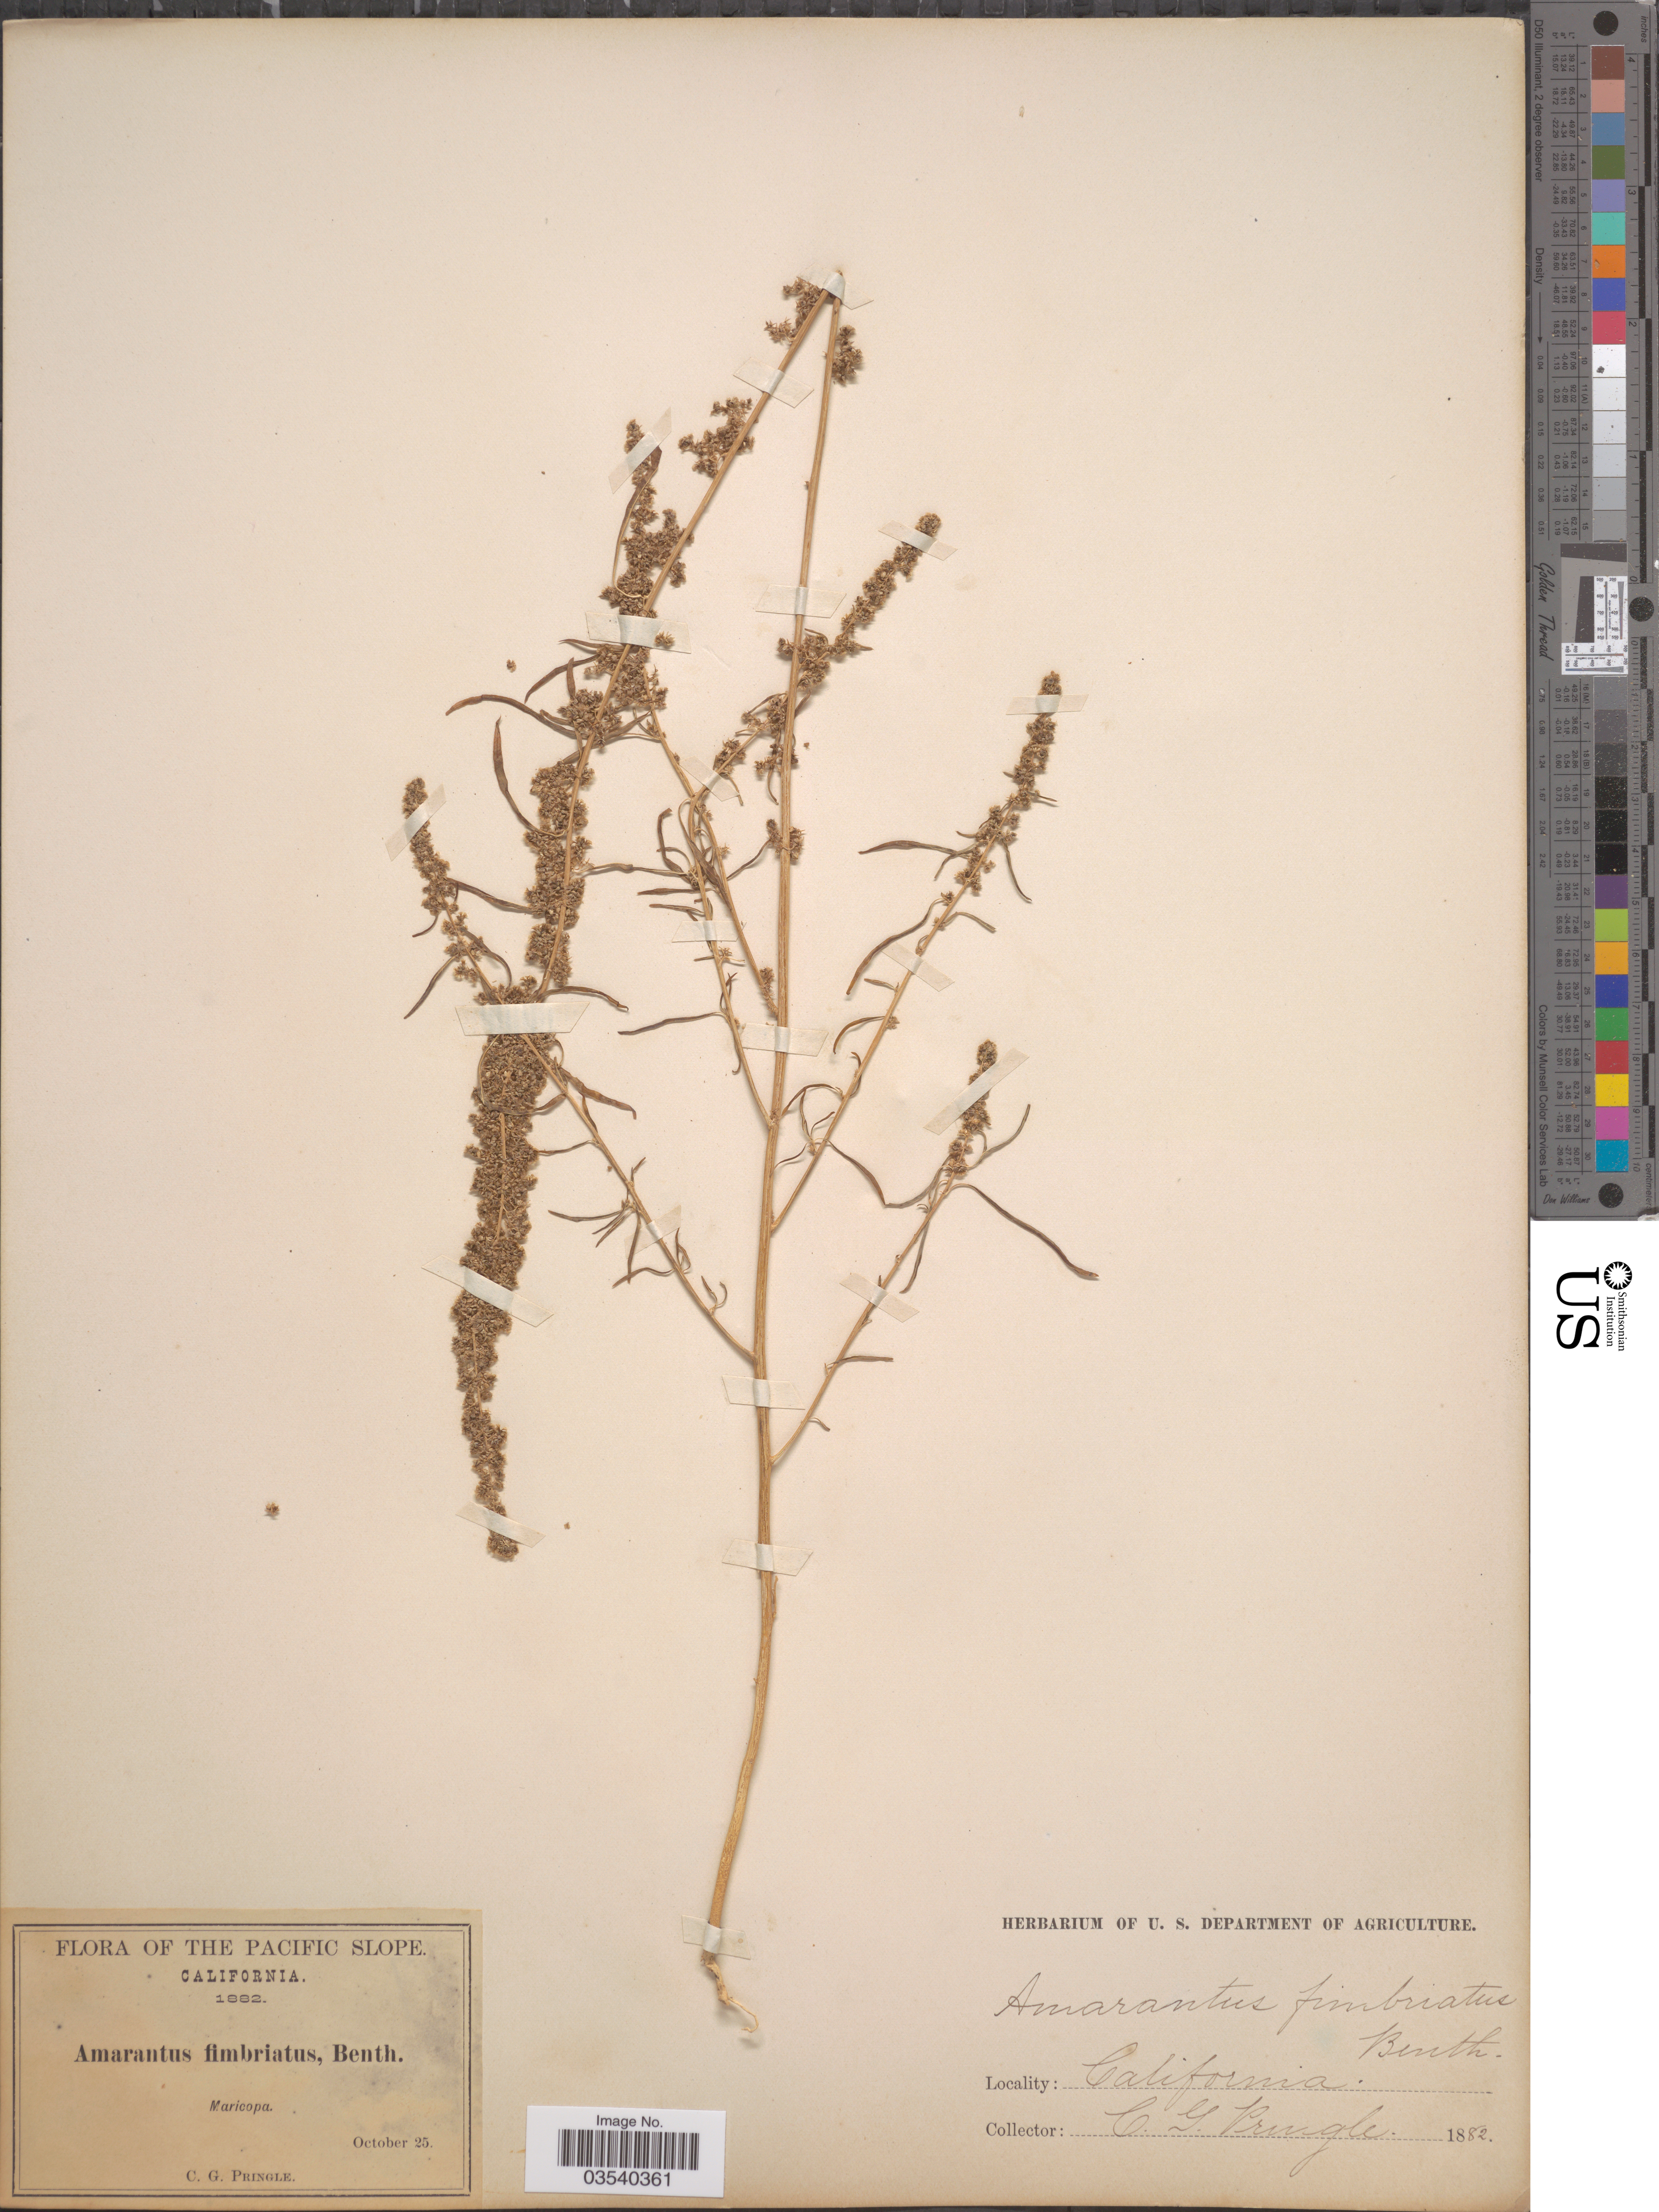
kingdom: Plantae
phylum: Tracheophyta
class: Magnoliopsida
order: Caryophyllales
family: Amaranthaceae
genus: Amaranthus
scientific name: Amaranthus fimbriatus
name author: (Torr.) Benth. ex S. Watson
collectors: C. G. Pringle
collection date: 1882-10-25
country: United States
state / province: California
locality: The Pacific Slope. Maricopa.